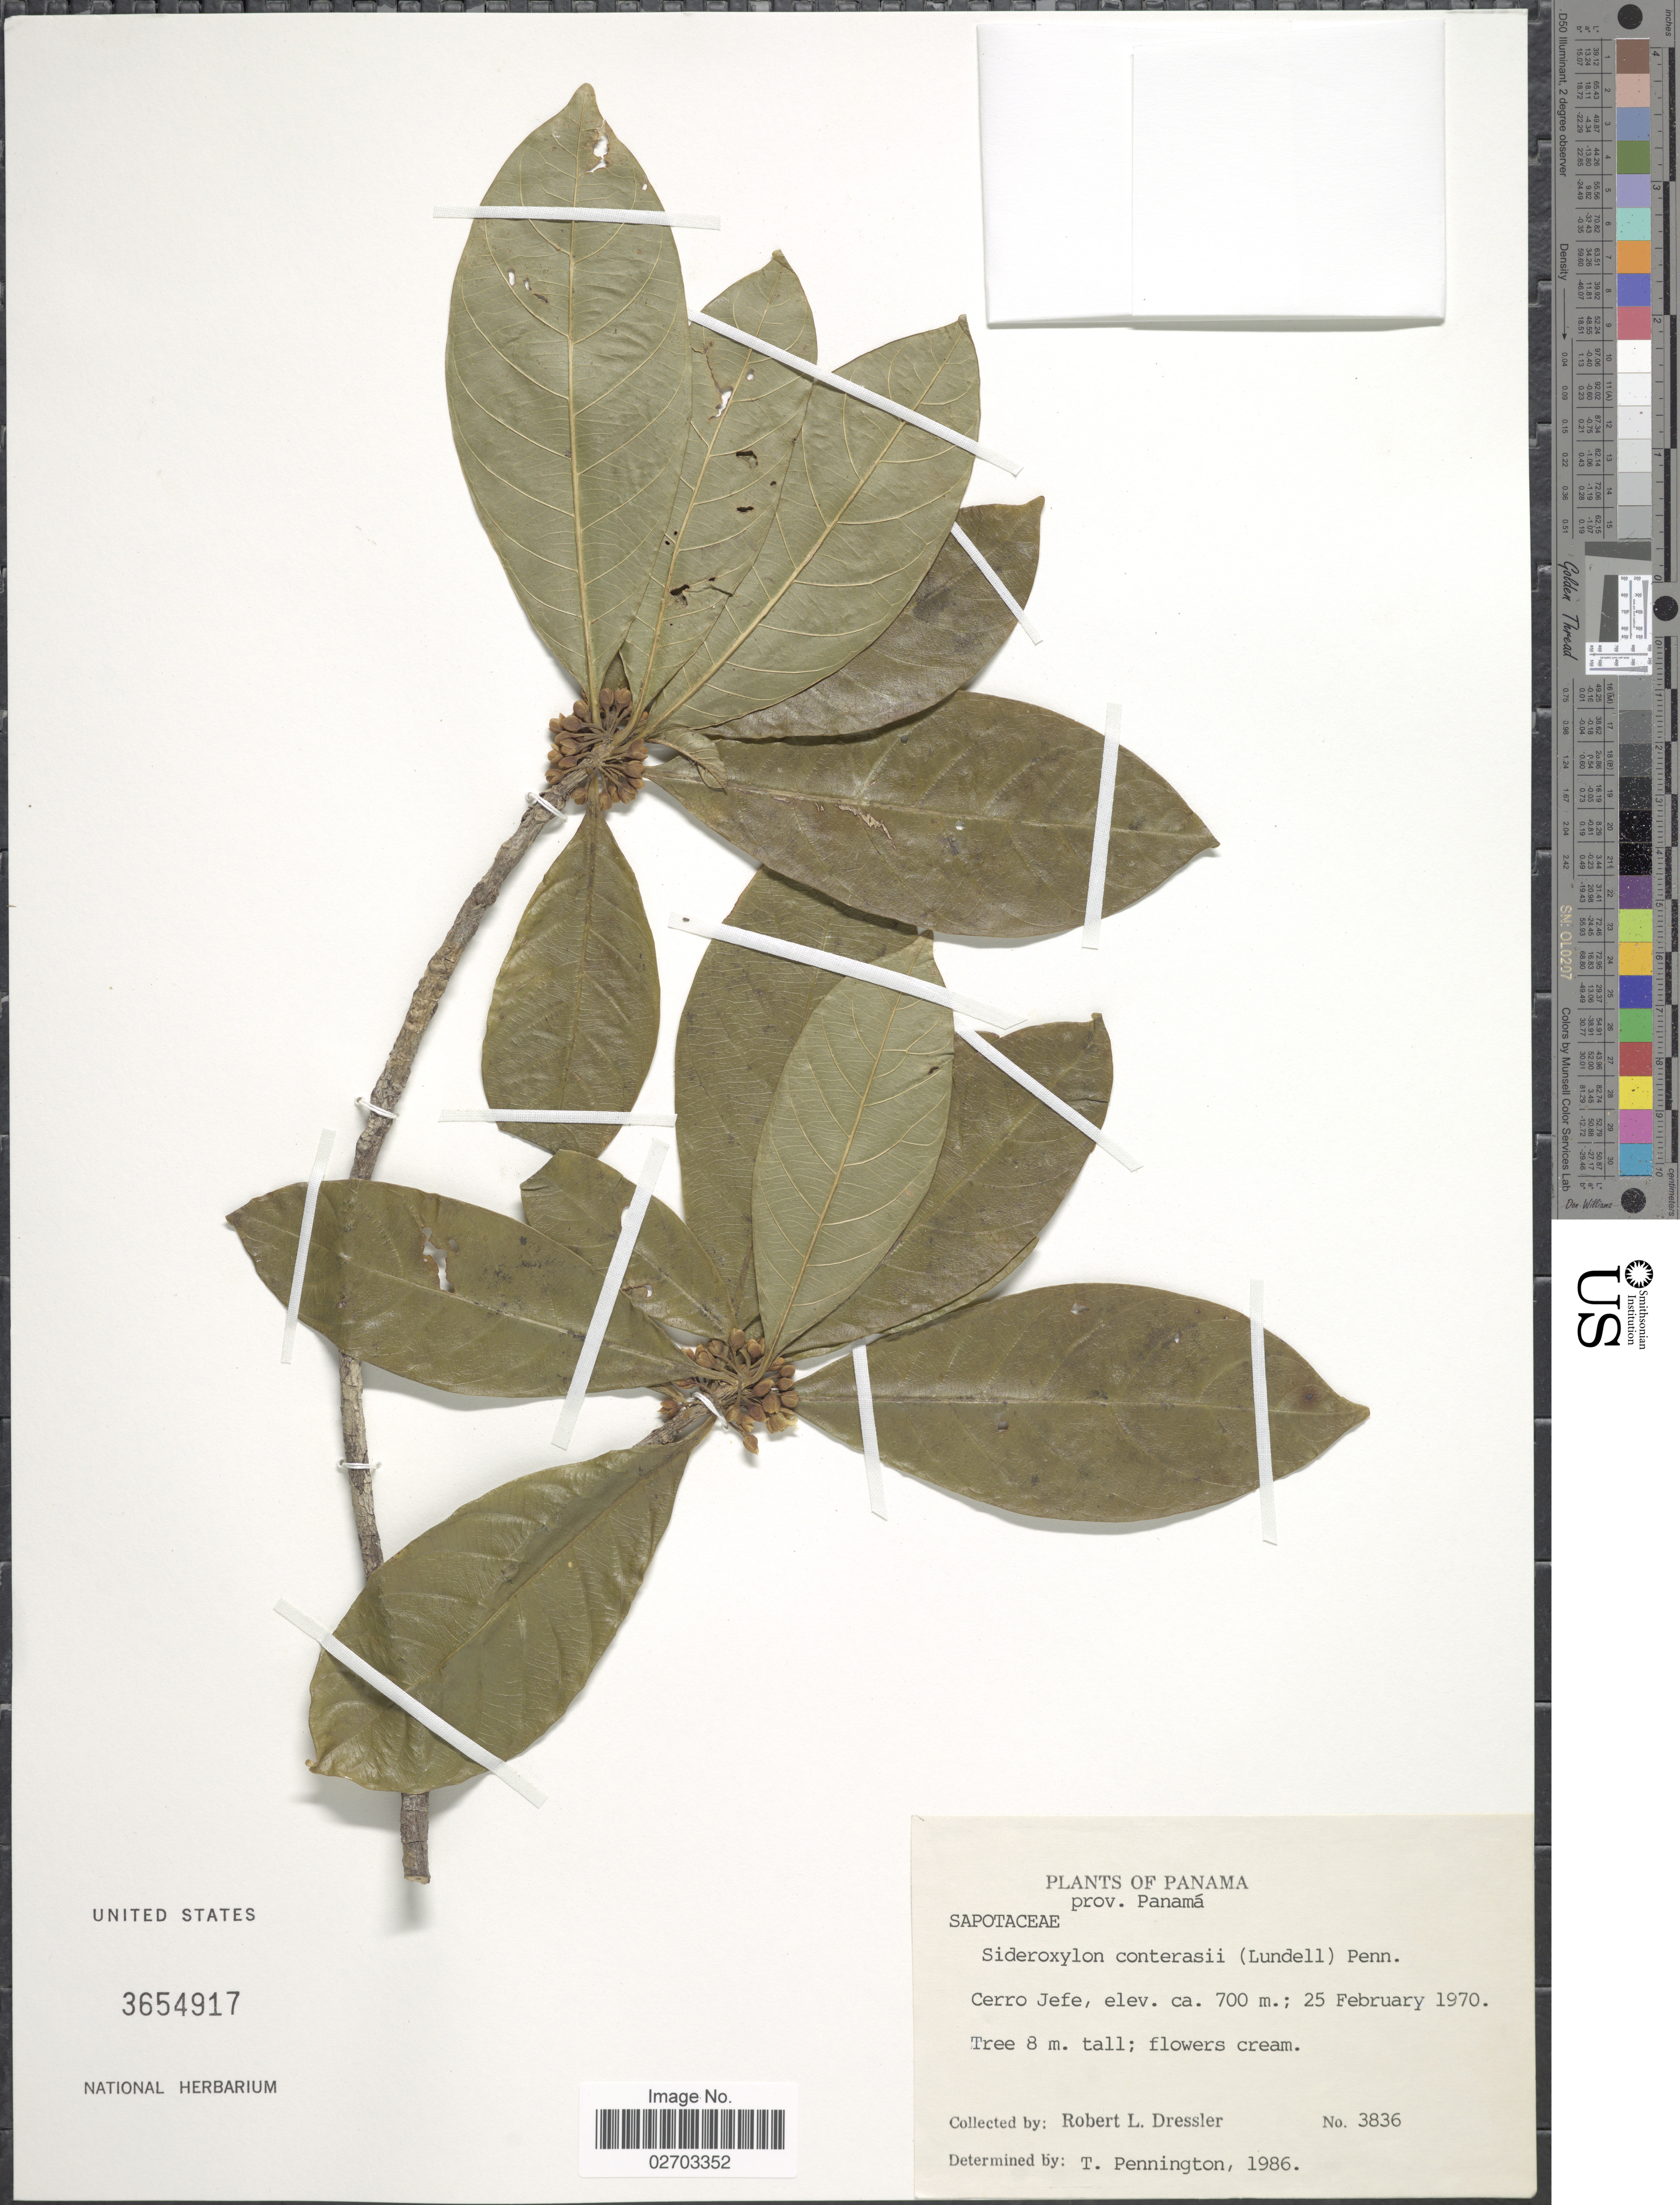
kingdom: Plantae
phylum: Tracheophyta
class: Magnoliopsida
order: Ericales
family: Sapotaceae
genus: Sideroxylon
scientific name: Sideroxylon contrerasii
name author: (Lundell) T.D. Penn.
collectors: R. Dressler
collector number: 3836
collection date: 1970-02-25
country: Panama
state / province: Panamá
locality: Cerro Jefe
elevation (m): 700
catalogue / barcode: US 3654917